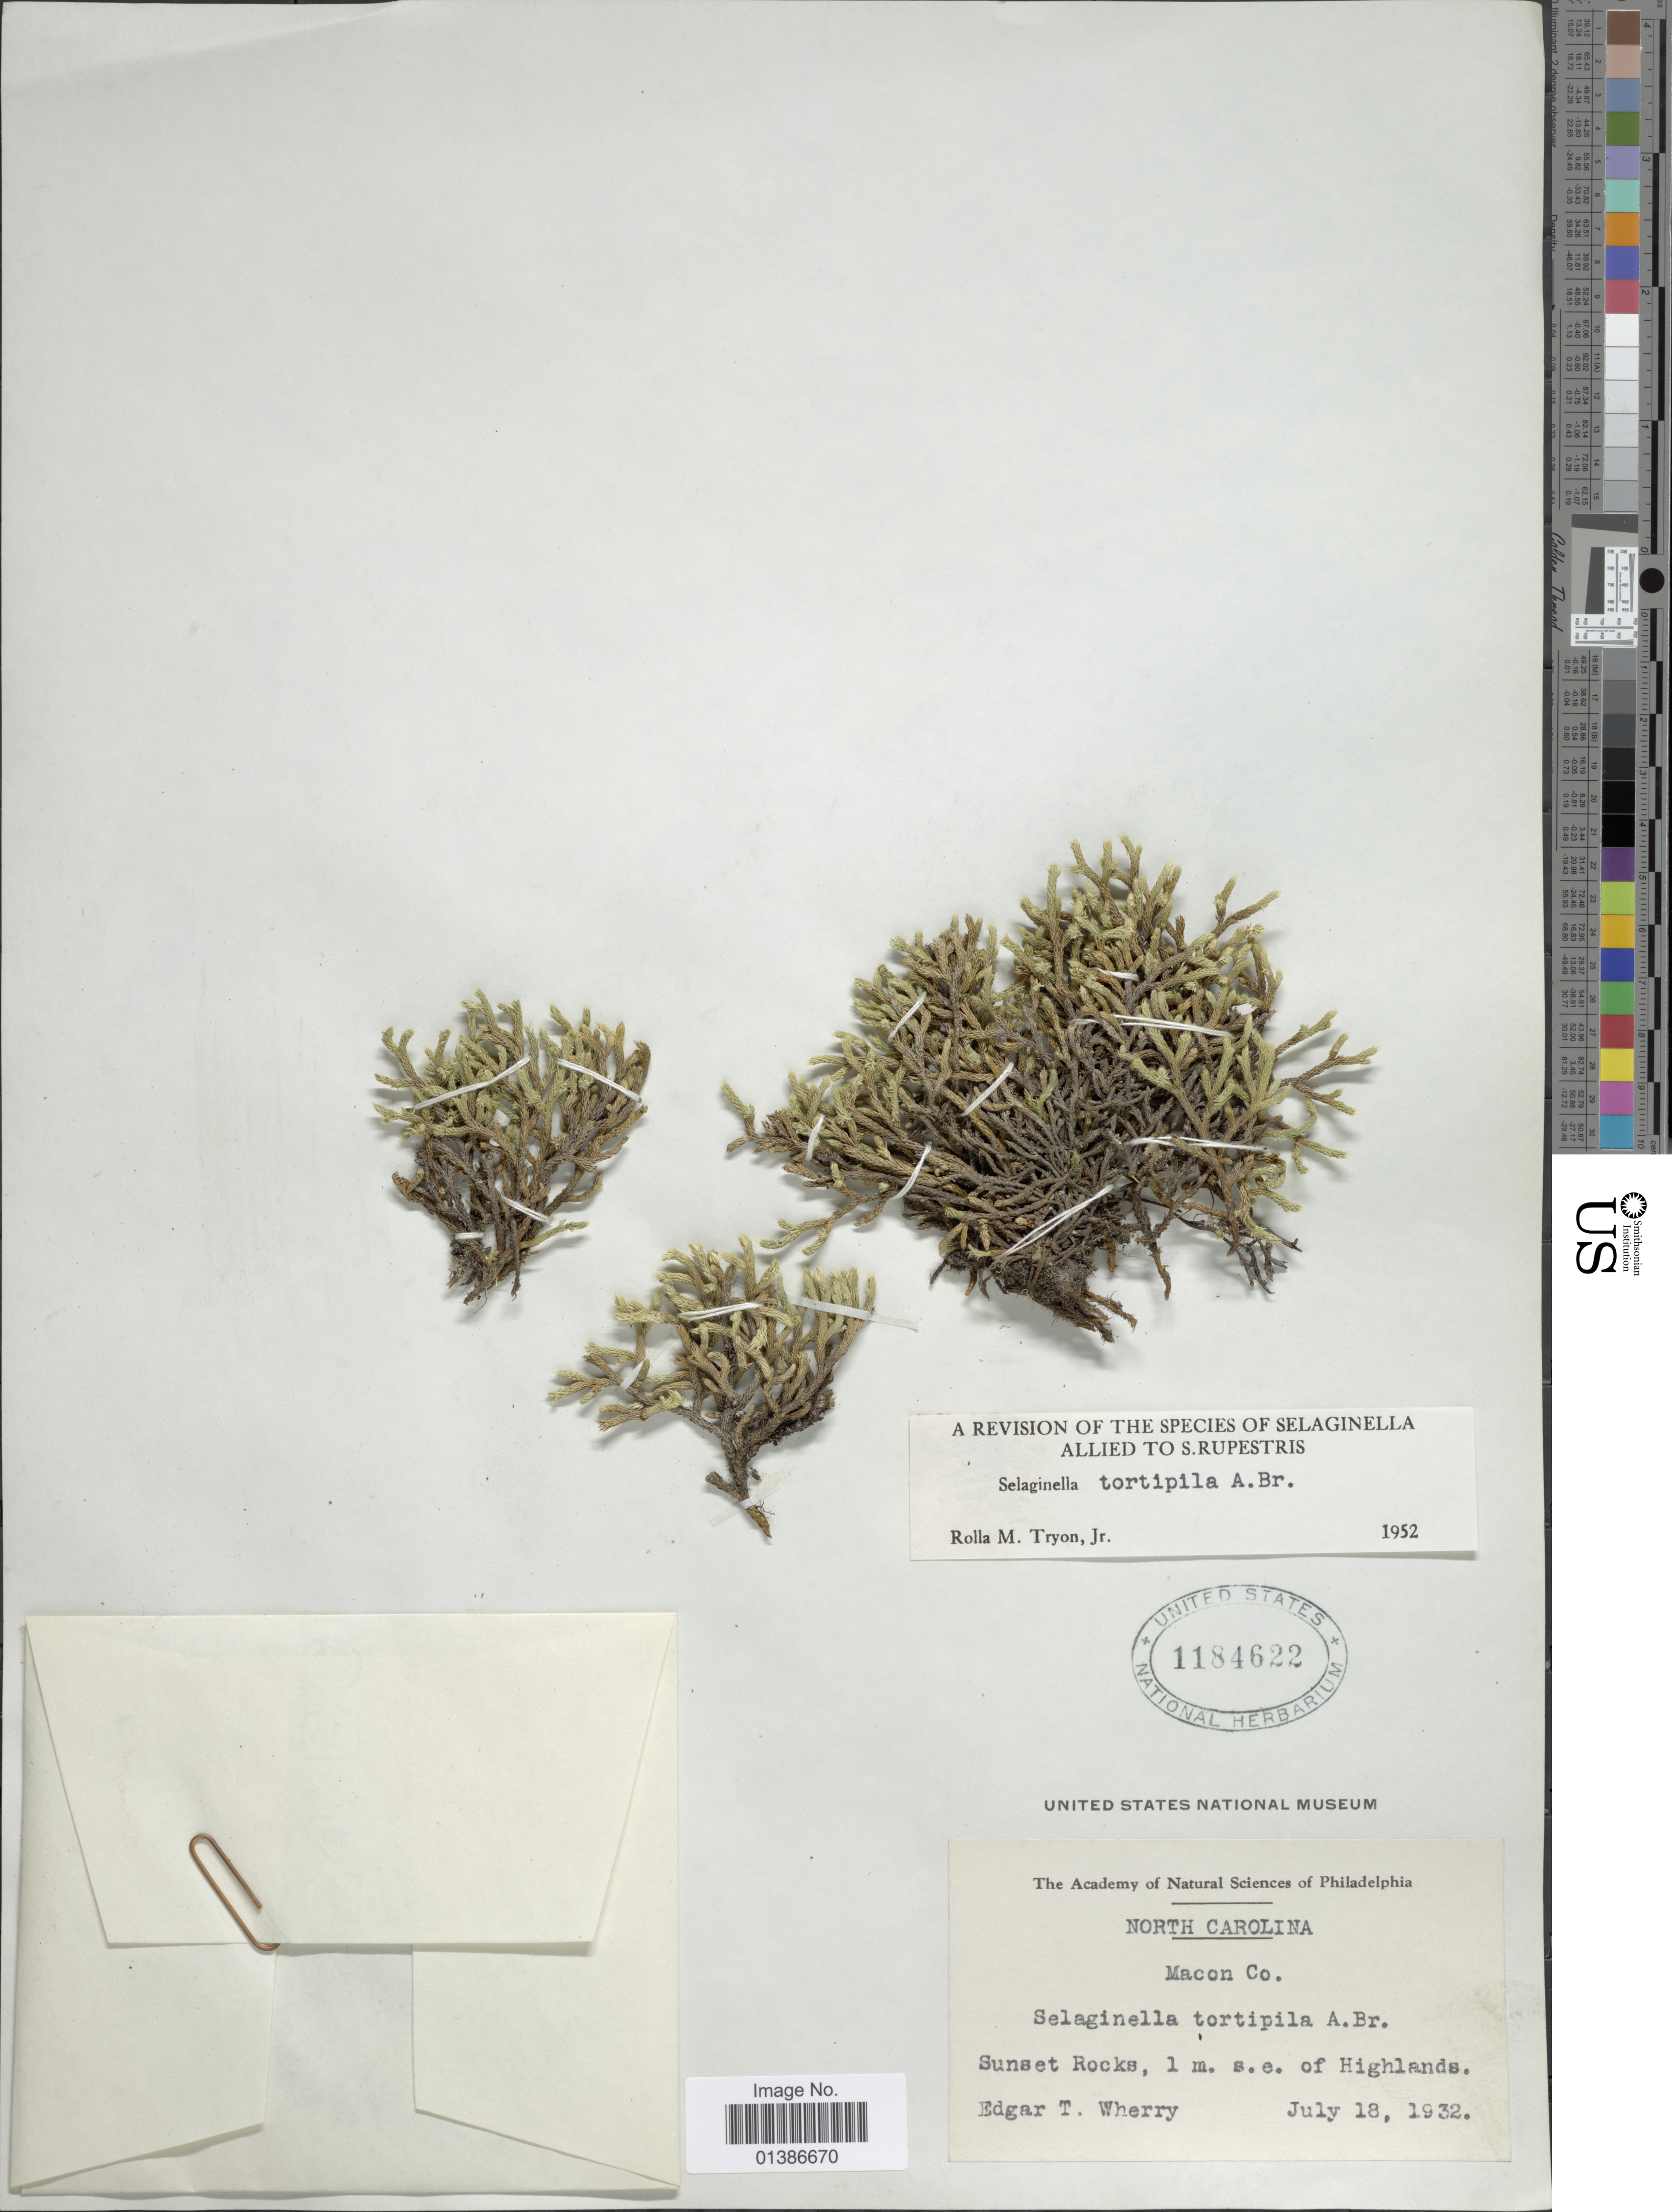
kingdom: Plantae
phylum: Tracheophyta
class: Lycopodiopsida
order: Selaginellales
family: Selaginellaceae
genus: Selaginella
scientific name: Selaginella tortipila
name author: A. Braun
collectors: E. T. Wherry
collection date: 1932-07-18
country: United States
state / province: North Carolina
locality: Macon Co. Sunset Rocks, 1 m. s.e. of Highlands.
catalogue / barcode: US 1184622